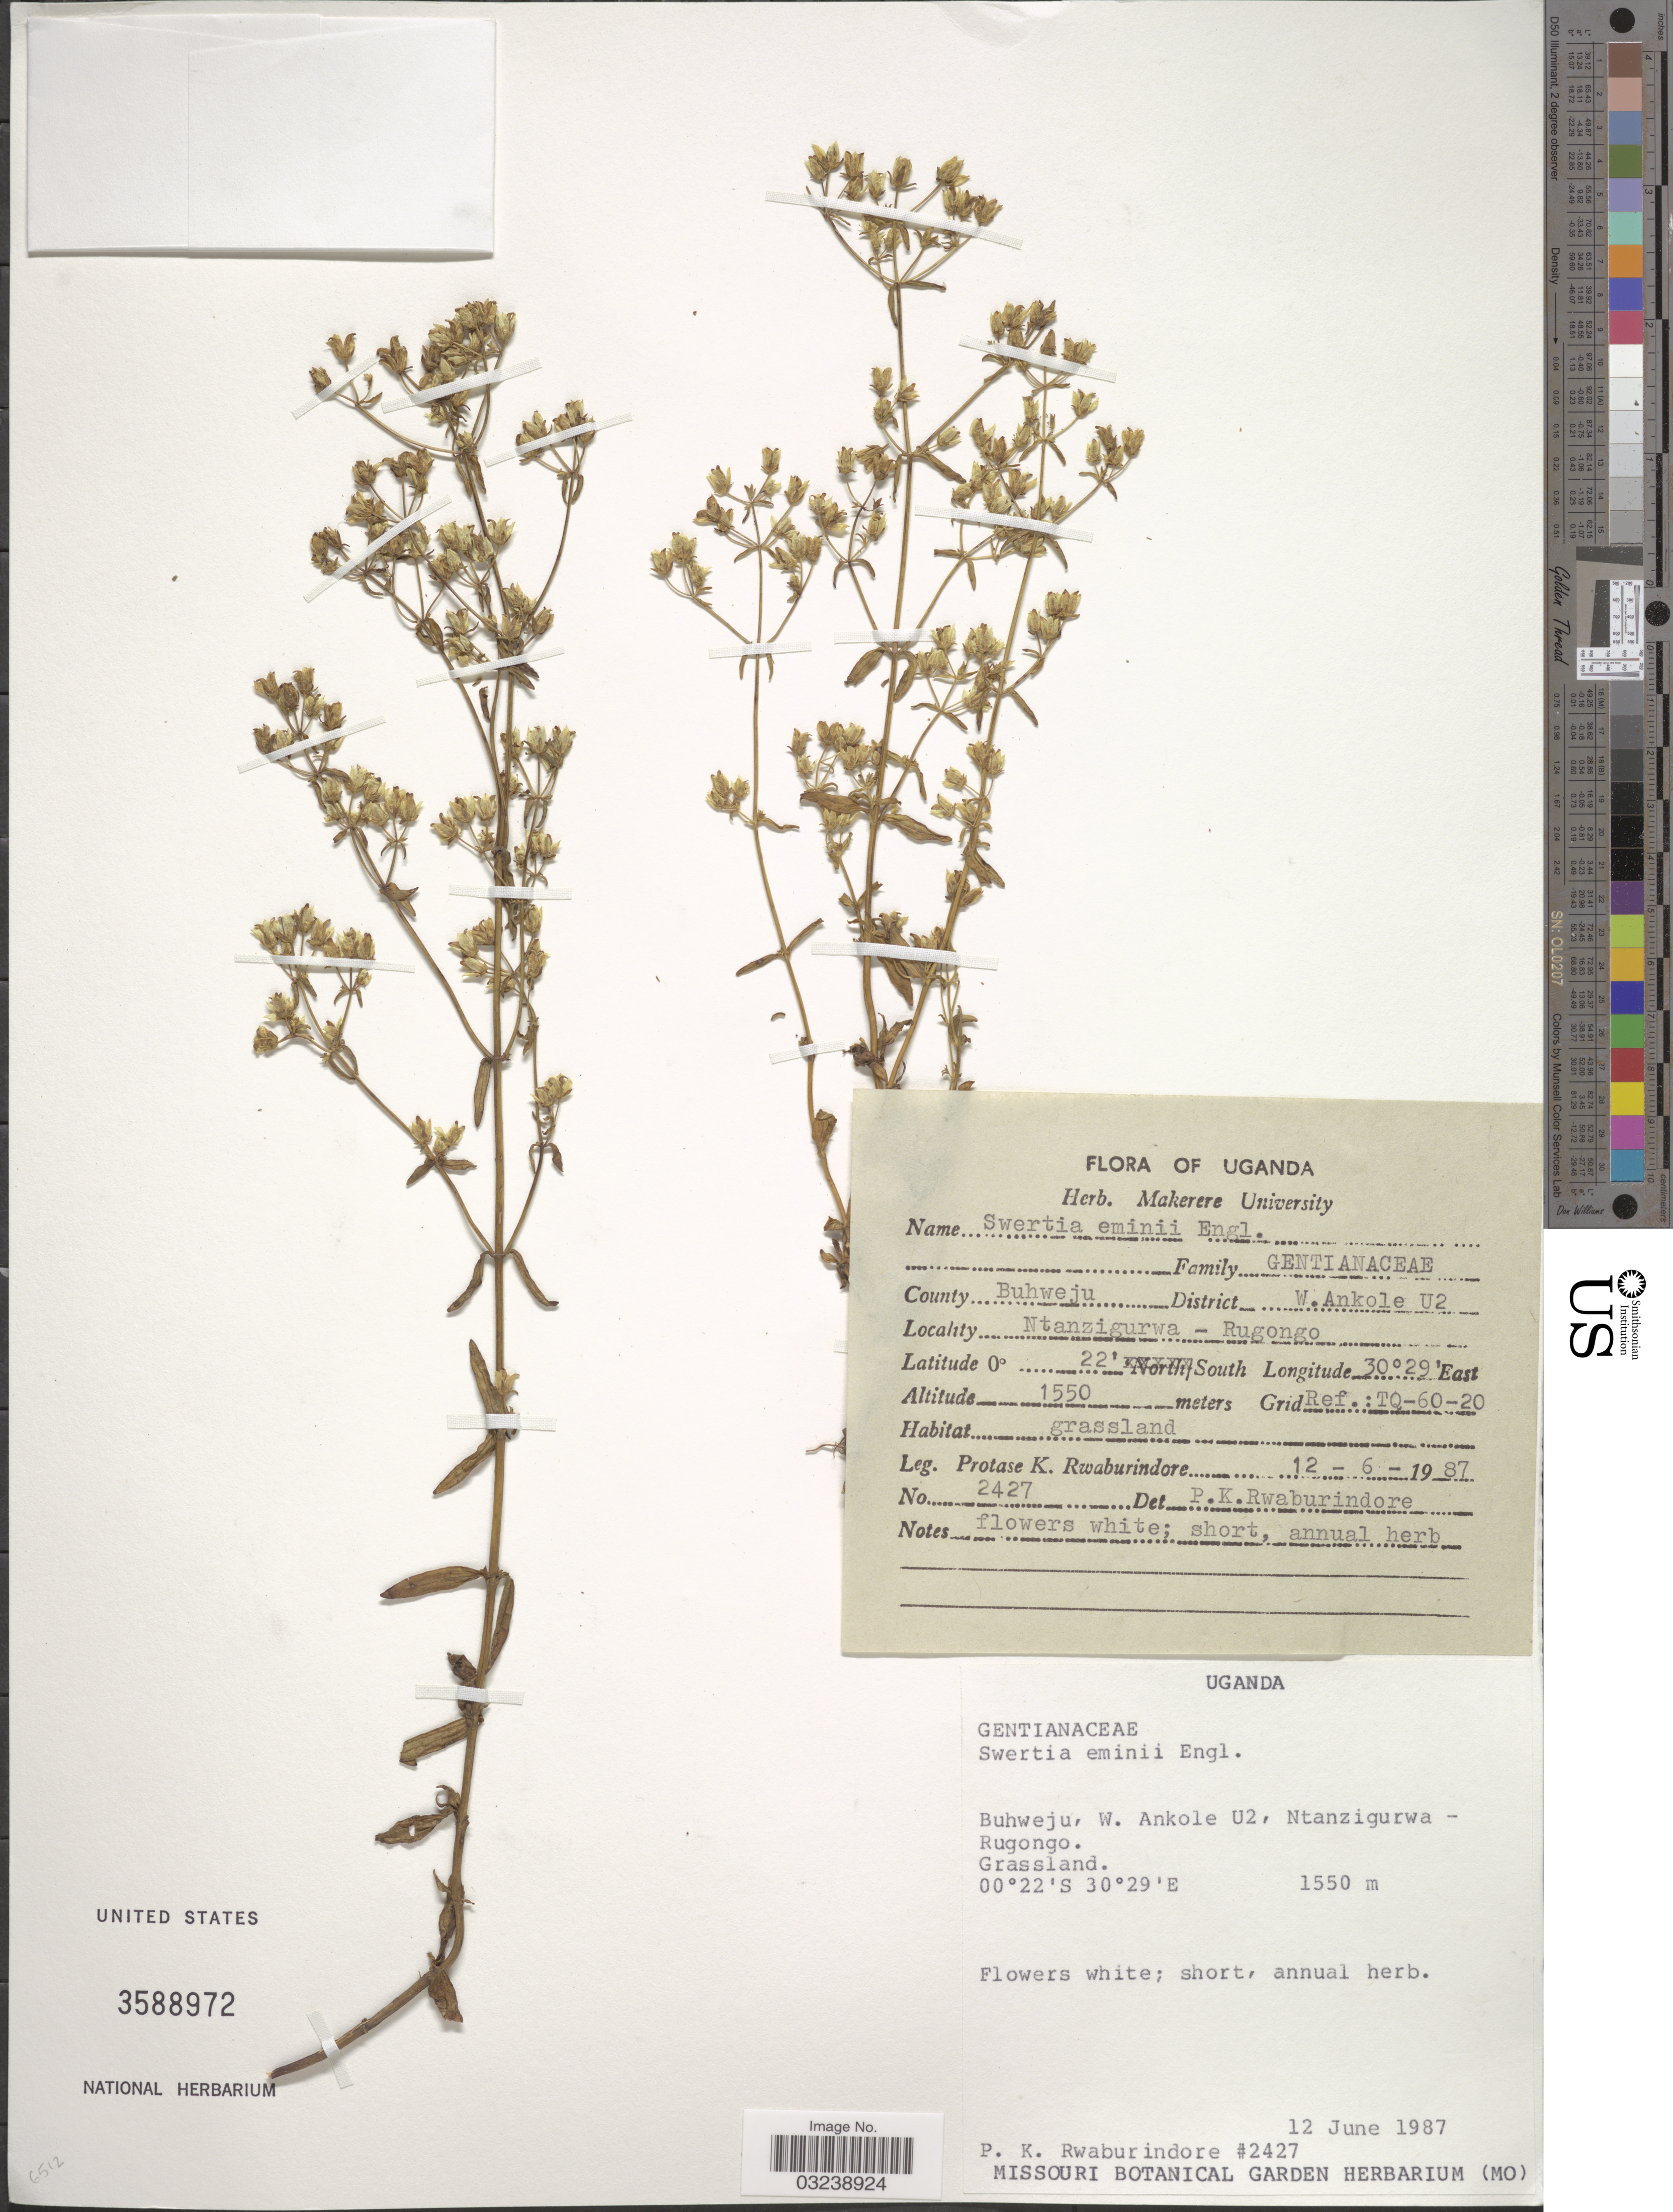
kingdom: Plantae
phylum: Tracheophyta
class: Magnoliopsida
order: Gentianales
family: Gentianaceae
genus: Swertia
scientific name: Swertia eminii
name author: Engl.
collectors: P. Rwaburindore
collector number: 2427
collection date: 1987-06-12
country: Uganda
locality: County Buhweju District W. Ankole U2. Ntanzigurwa-Rugongo. Grid Ref.: TQ-60-20.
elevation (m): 1550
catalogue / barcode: US 3588972